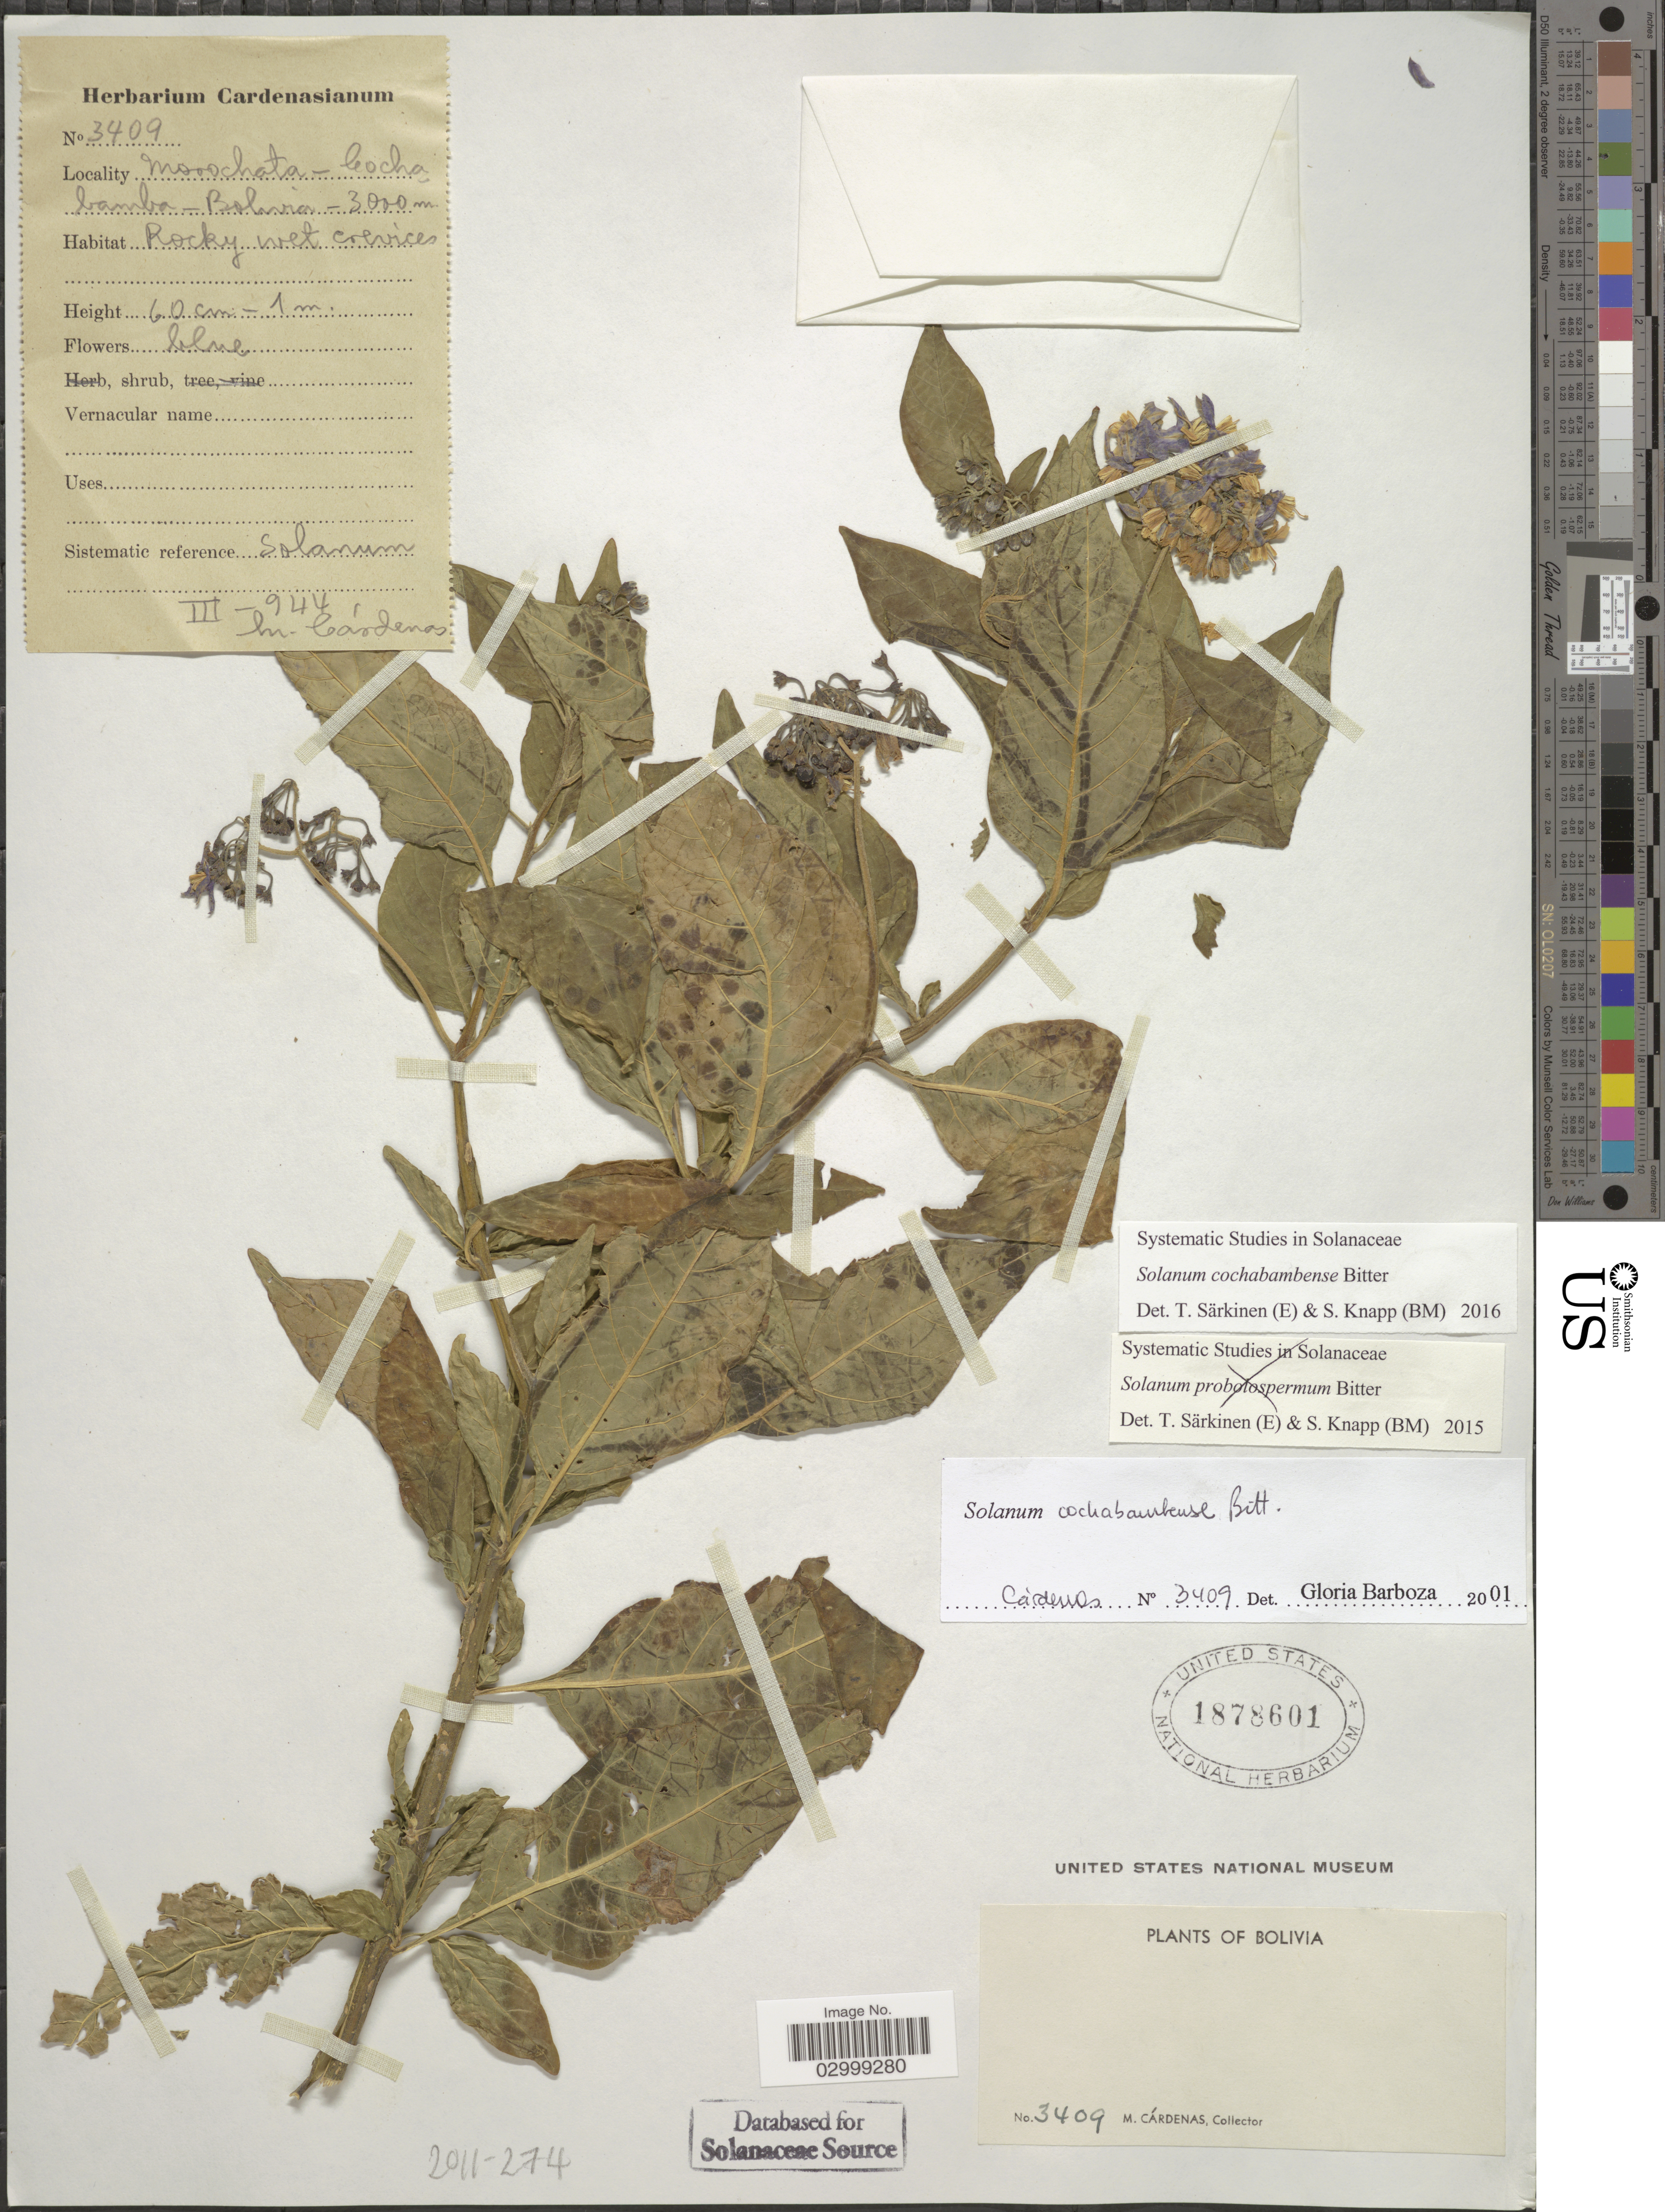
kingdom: Plantae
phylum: Tracheophyta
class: Magnoliopsida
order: Solanales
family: Solanaceae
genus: Solanum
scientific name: Solanum cochabambense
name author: Bitter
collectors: M. Cárdenas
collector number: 3409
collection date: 1944-03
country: Bolivia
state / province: Cochabamba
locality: Morochata.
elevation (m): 3000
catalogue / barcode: US 1878601